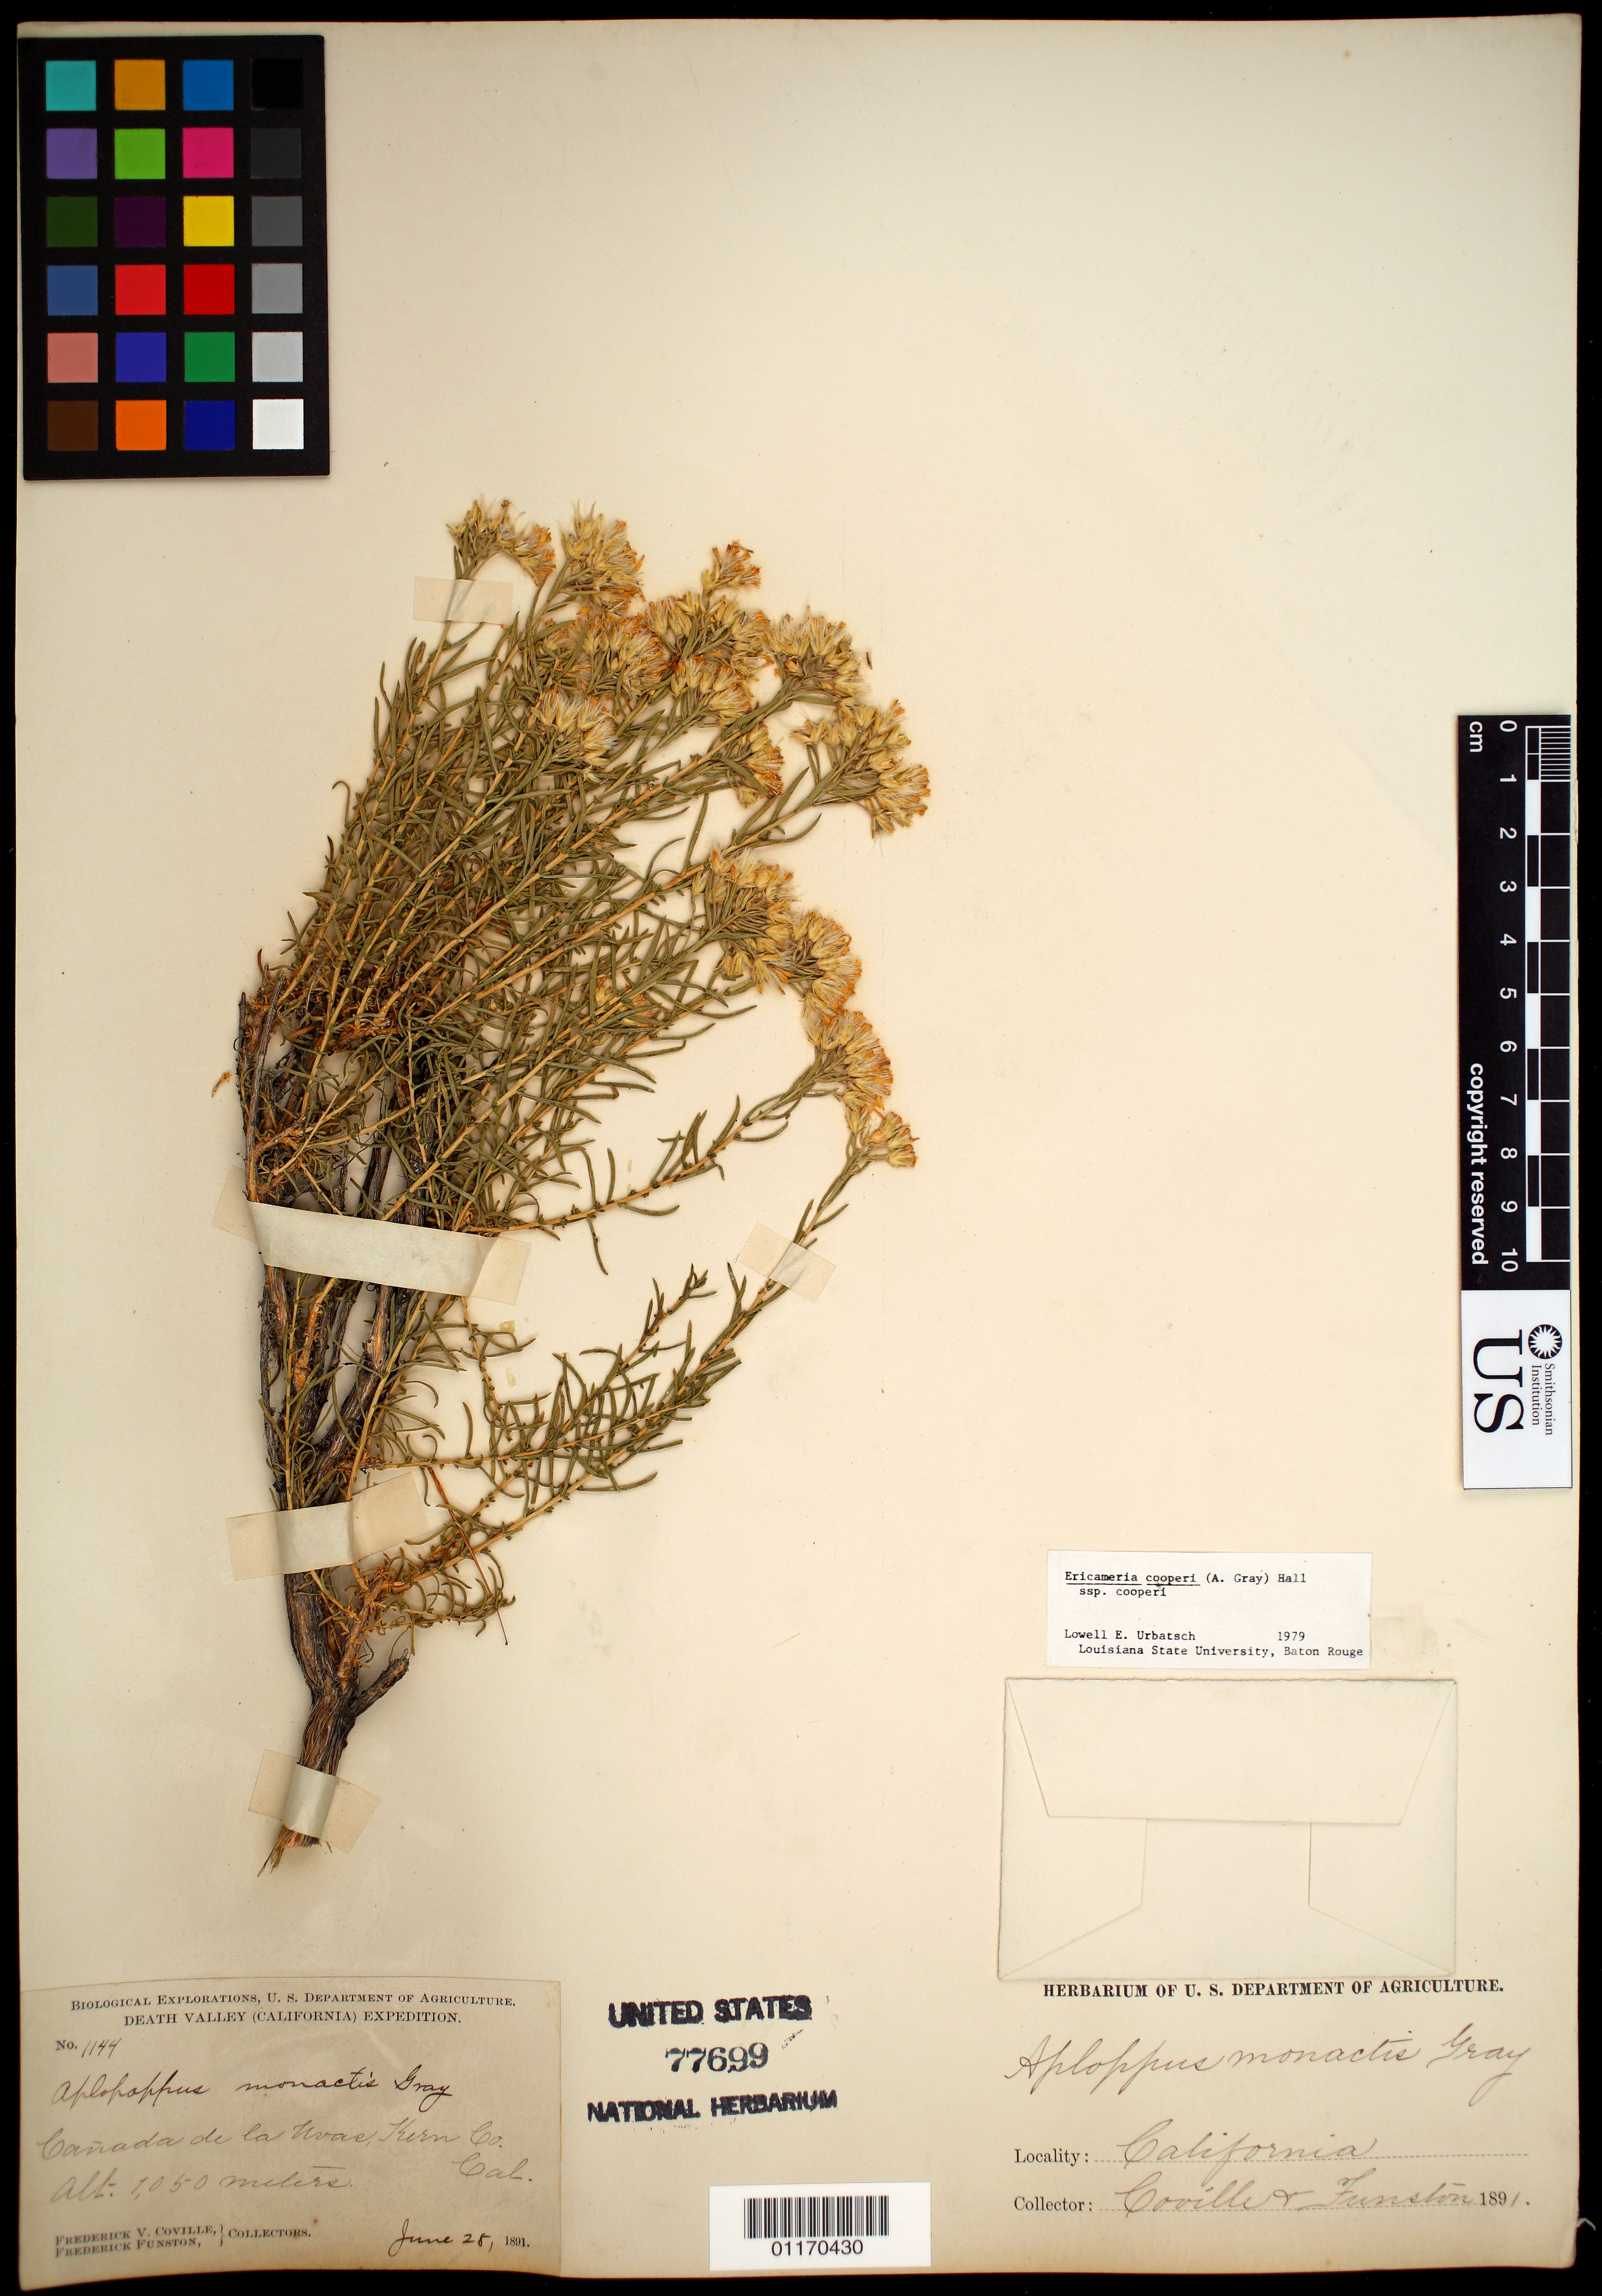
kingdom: Plantae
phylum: Tracheophyta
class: Magnoliopsida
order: Asterales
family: Asteraceae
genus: Ericameria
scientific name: Ericameria cooperi var. cooperi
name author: (A. Gray) Hall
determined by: Urbatsch, L. E., (TEX), University of Texas Austin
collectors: F. V. Coville & F. Funston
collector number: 1144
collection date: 1891-06-28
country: United States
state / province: California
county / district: Kern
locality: Canada de la [...]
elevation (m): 1050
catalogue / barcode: US 77699